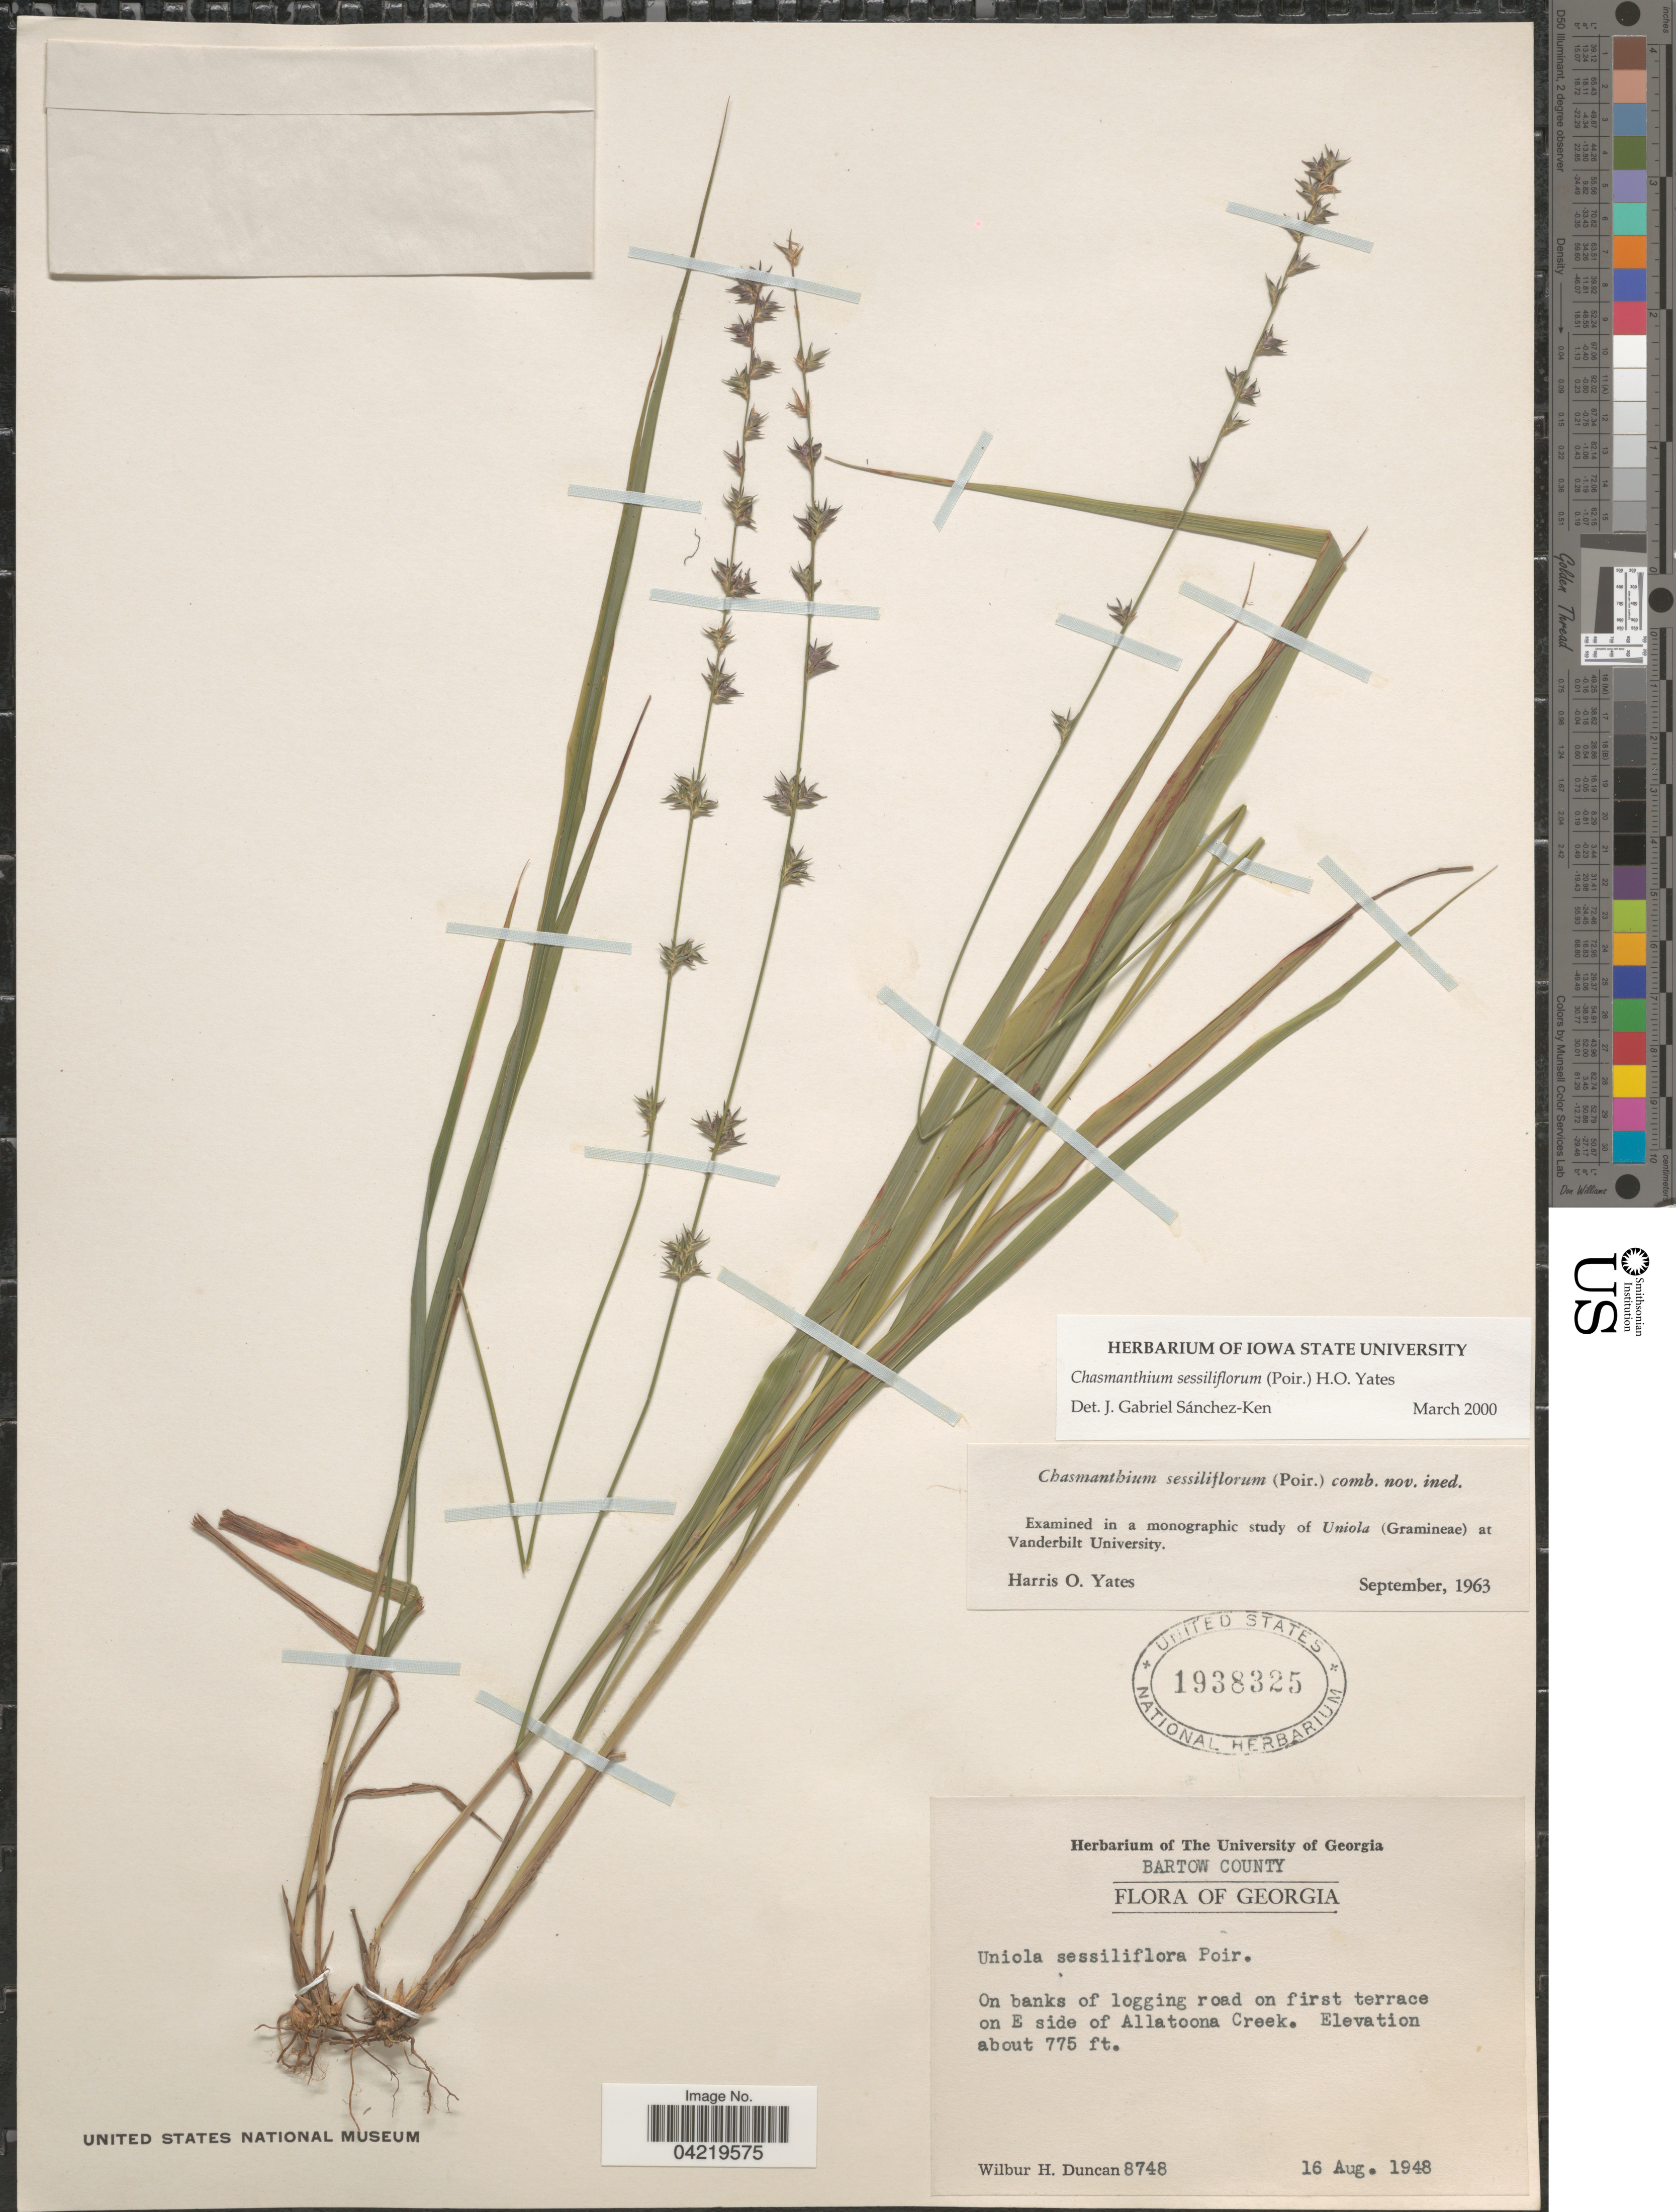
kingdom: Plantae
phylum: Tracheophyta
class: Liliopsida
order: Poales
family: Poaceae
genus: Chasmanthium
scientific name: Chasmanthium laxum subsp. sessiliflorum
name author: (L.) H.O. Yates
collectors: W. H. Duncan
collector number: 8748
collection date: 1948-08-16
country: United States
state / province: Georgia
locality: Bartow County. On banks of logging road on first terrace on E side of Allatoona Creek.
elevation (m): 236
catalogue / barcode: US 1938325